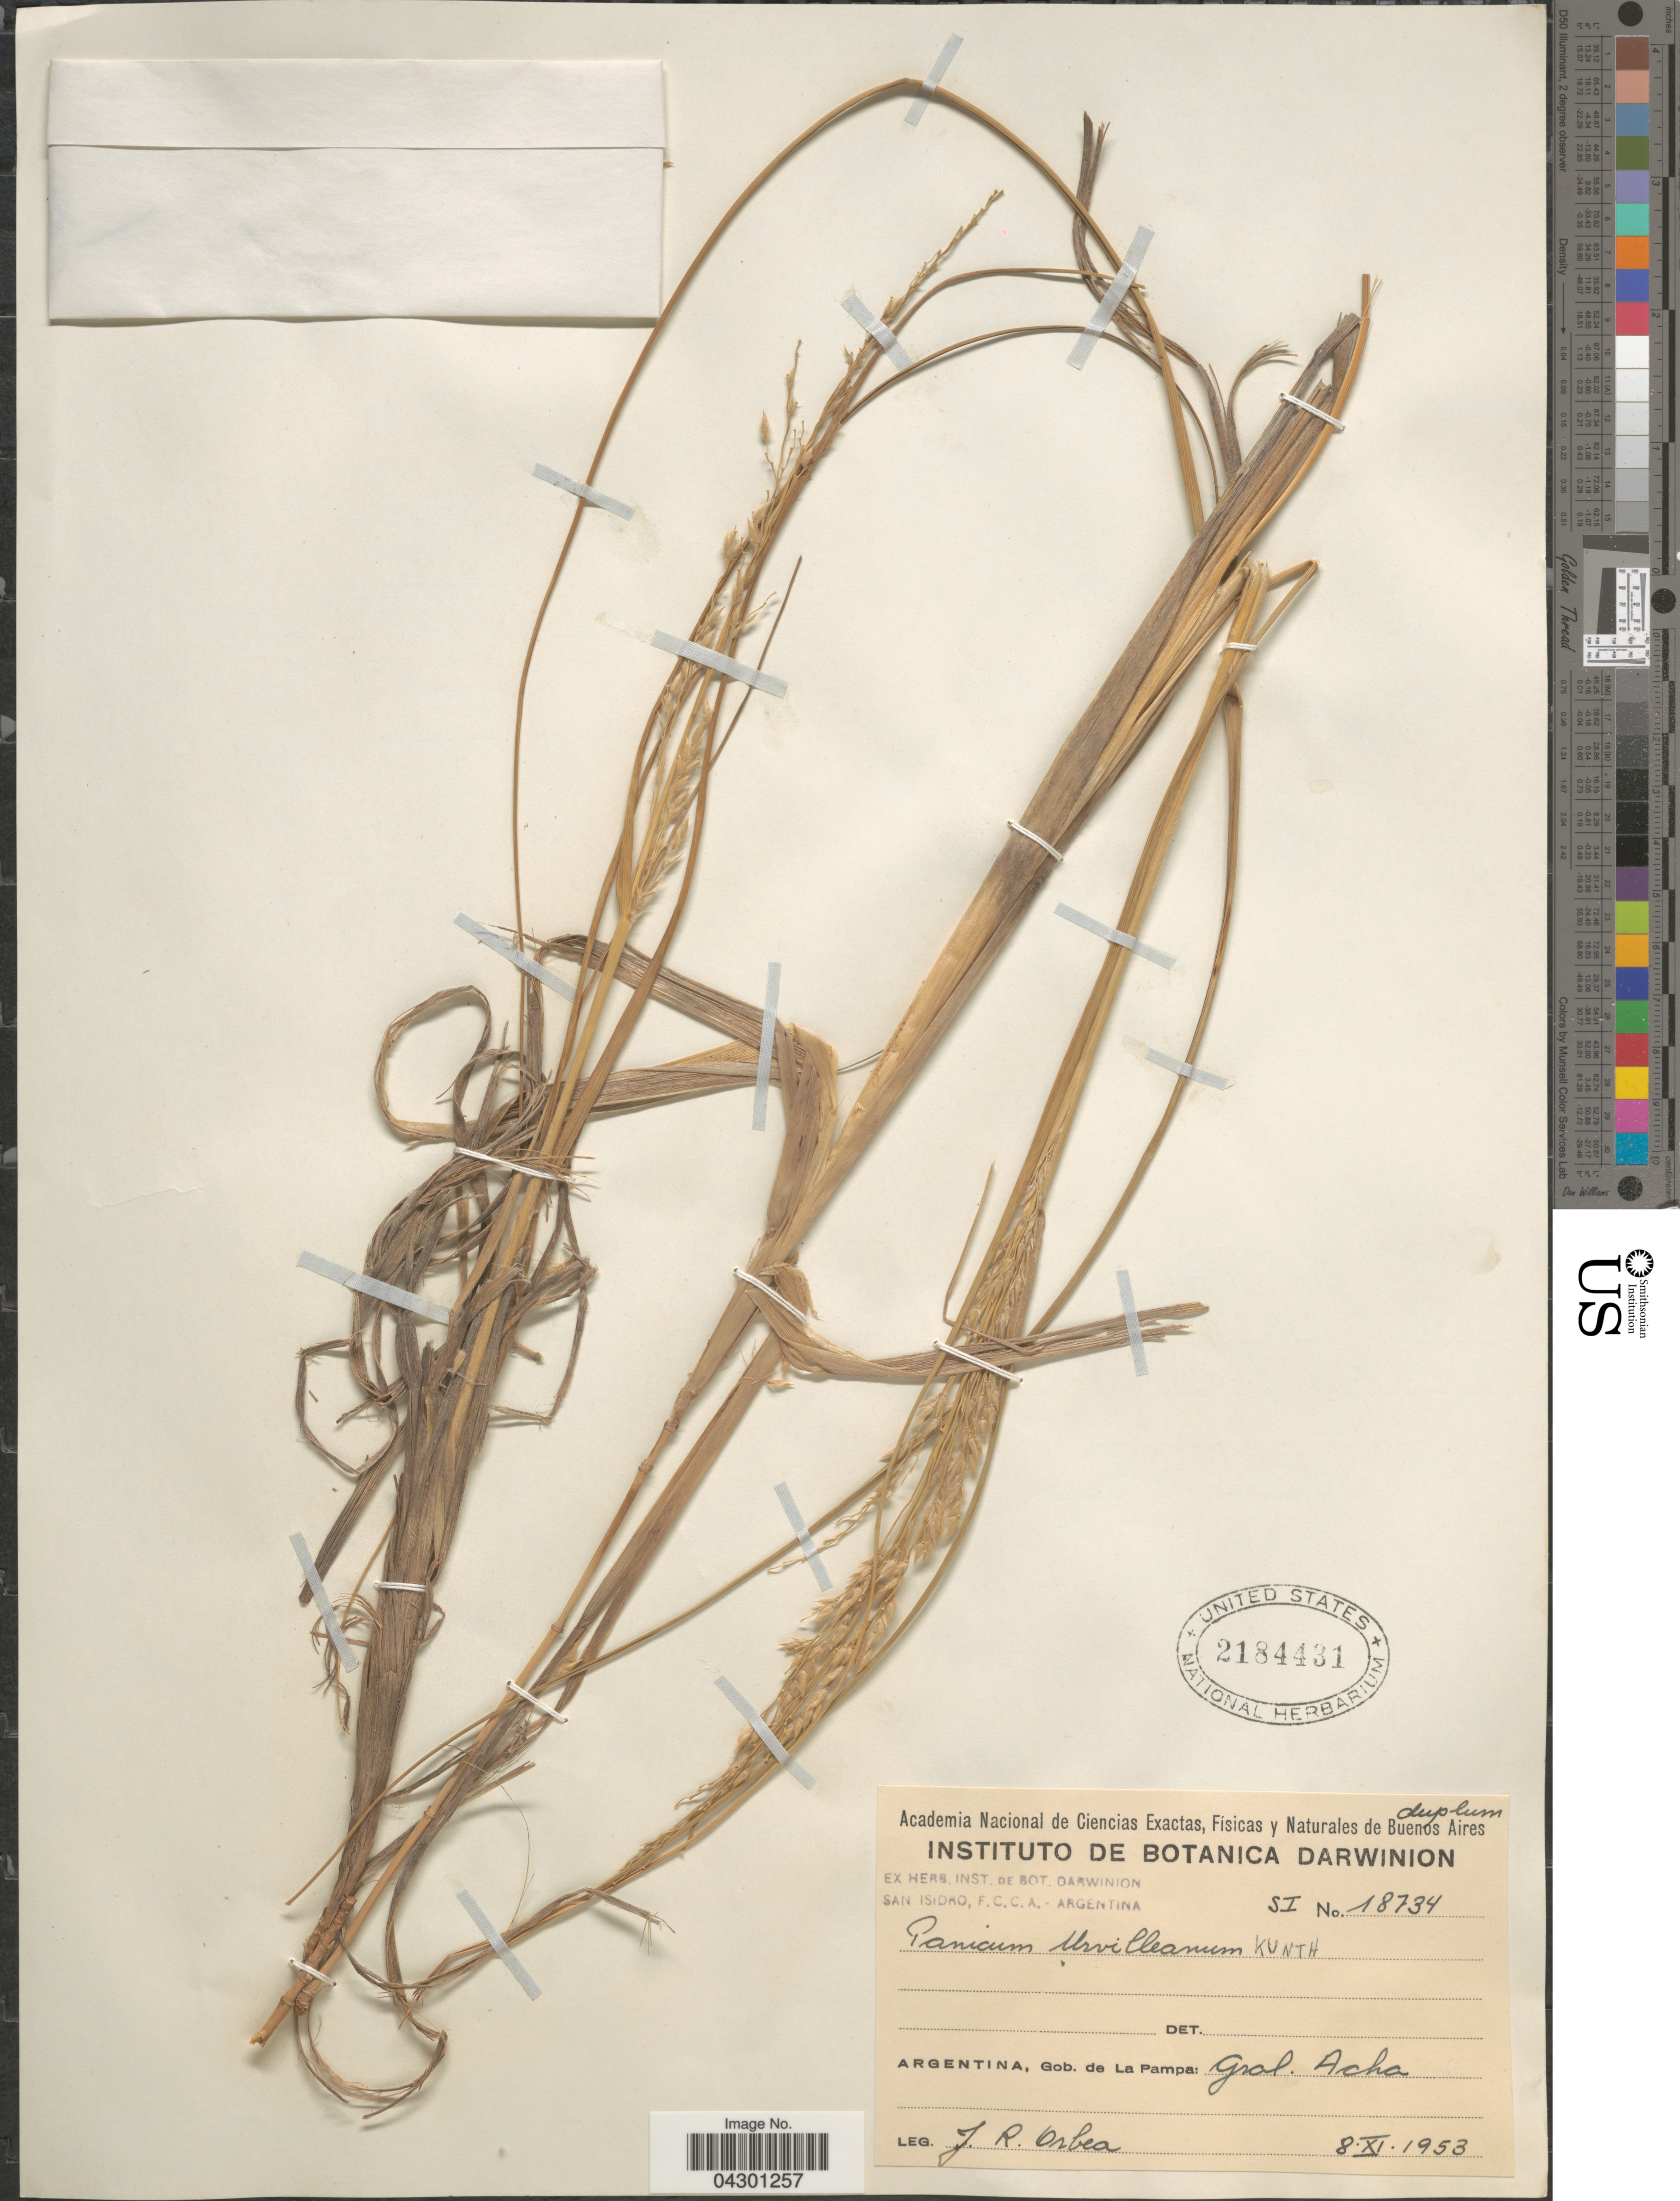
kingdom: Plantae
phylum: Tracheophyta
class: Liliopsida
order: Poales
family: Poaceae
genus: Panicum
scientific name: Panicum urvilleanum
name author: Kunth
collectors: J. Orbea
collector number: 18734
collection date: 1953-11-08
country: Argentina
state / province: La Pampa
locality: Gob. de La Pampa: Gral. Acha.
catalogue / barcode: US 2184431